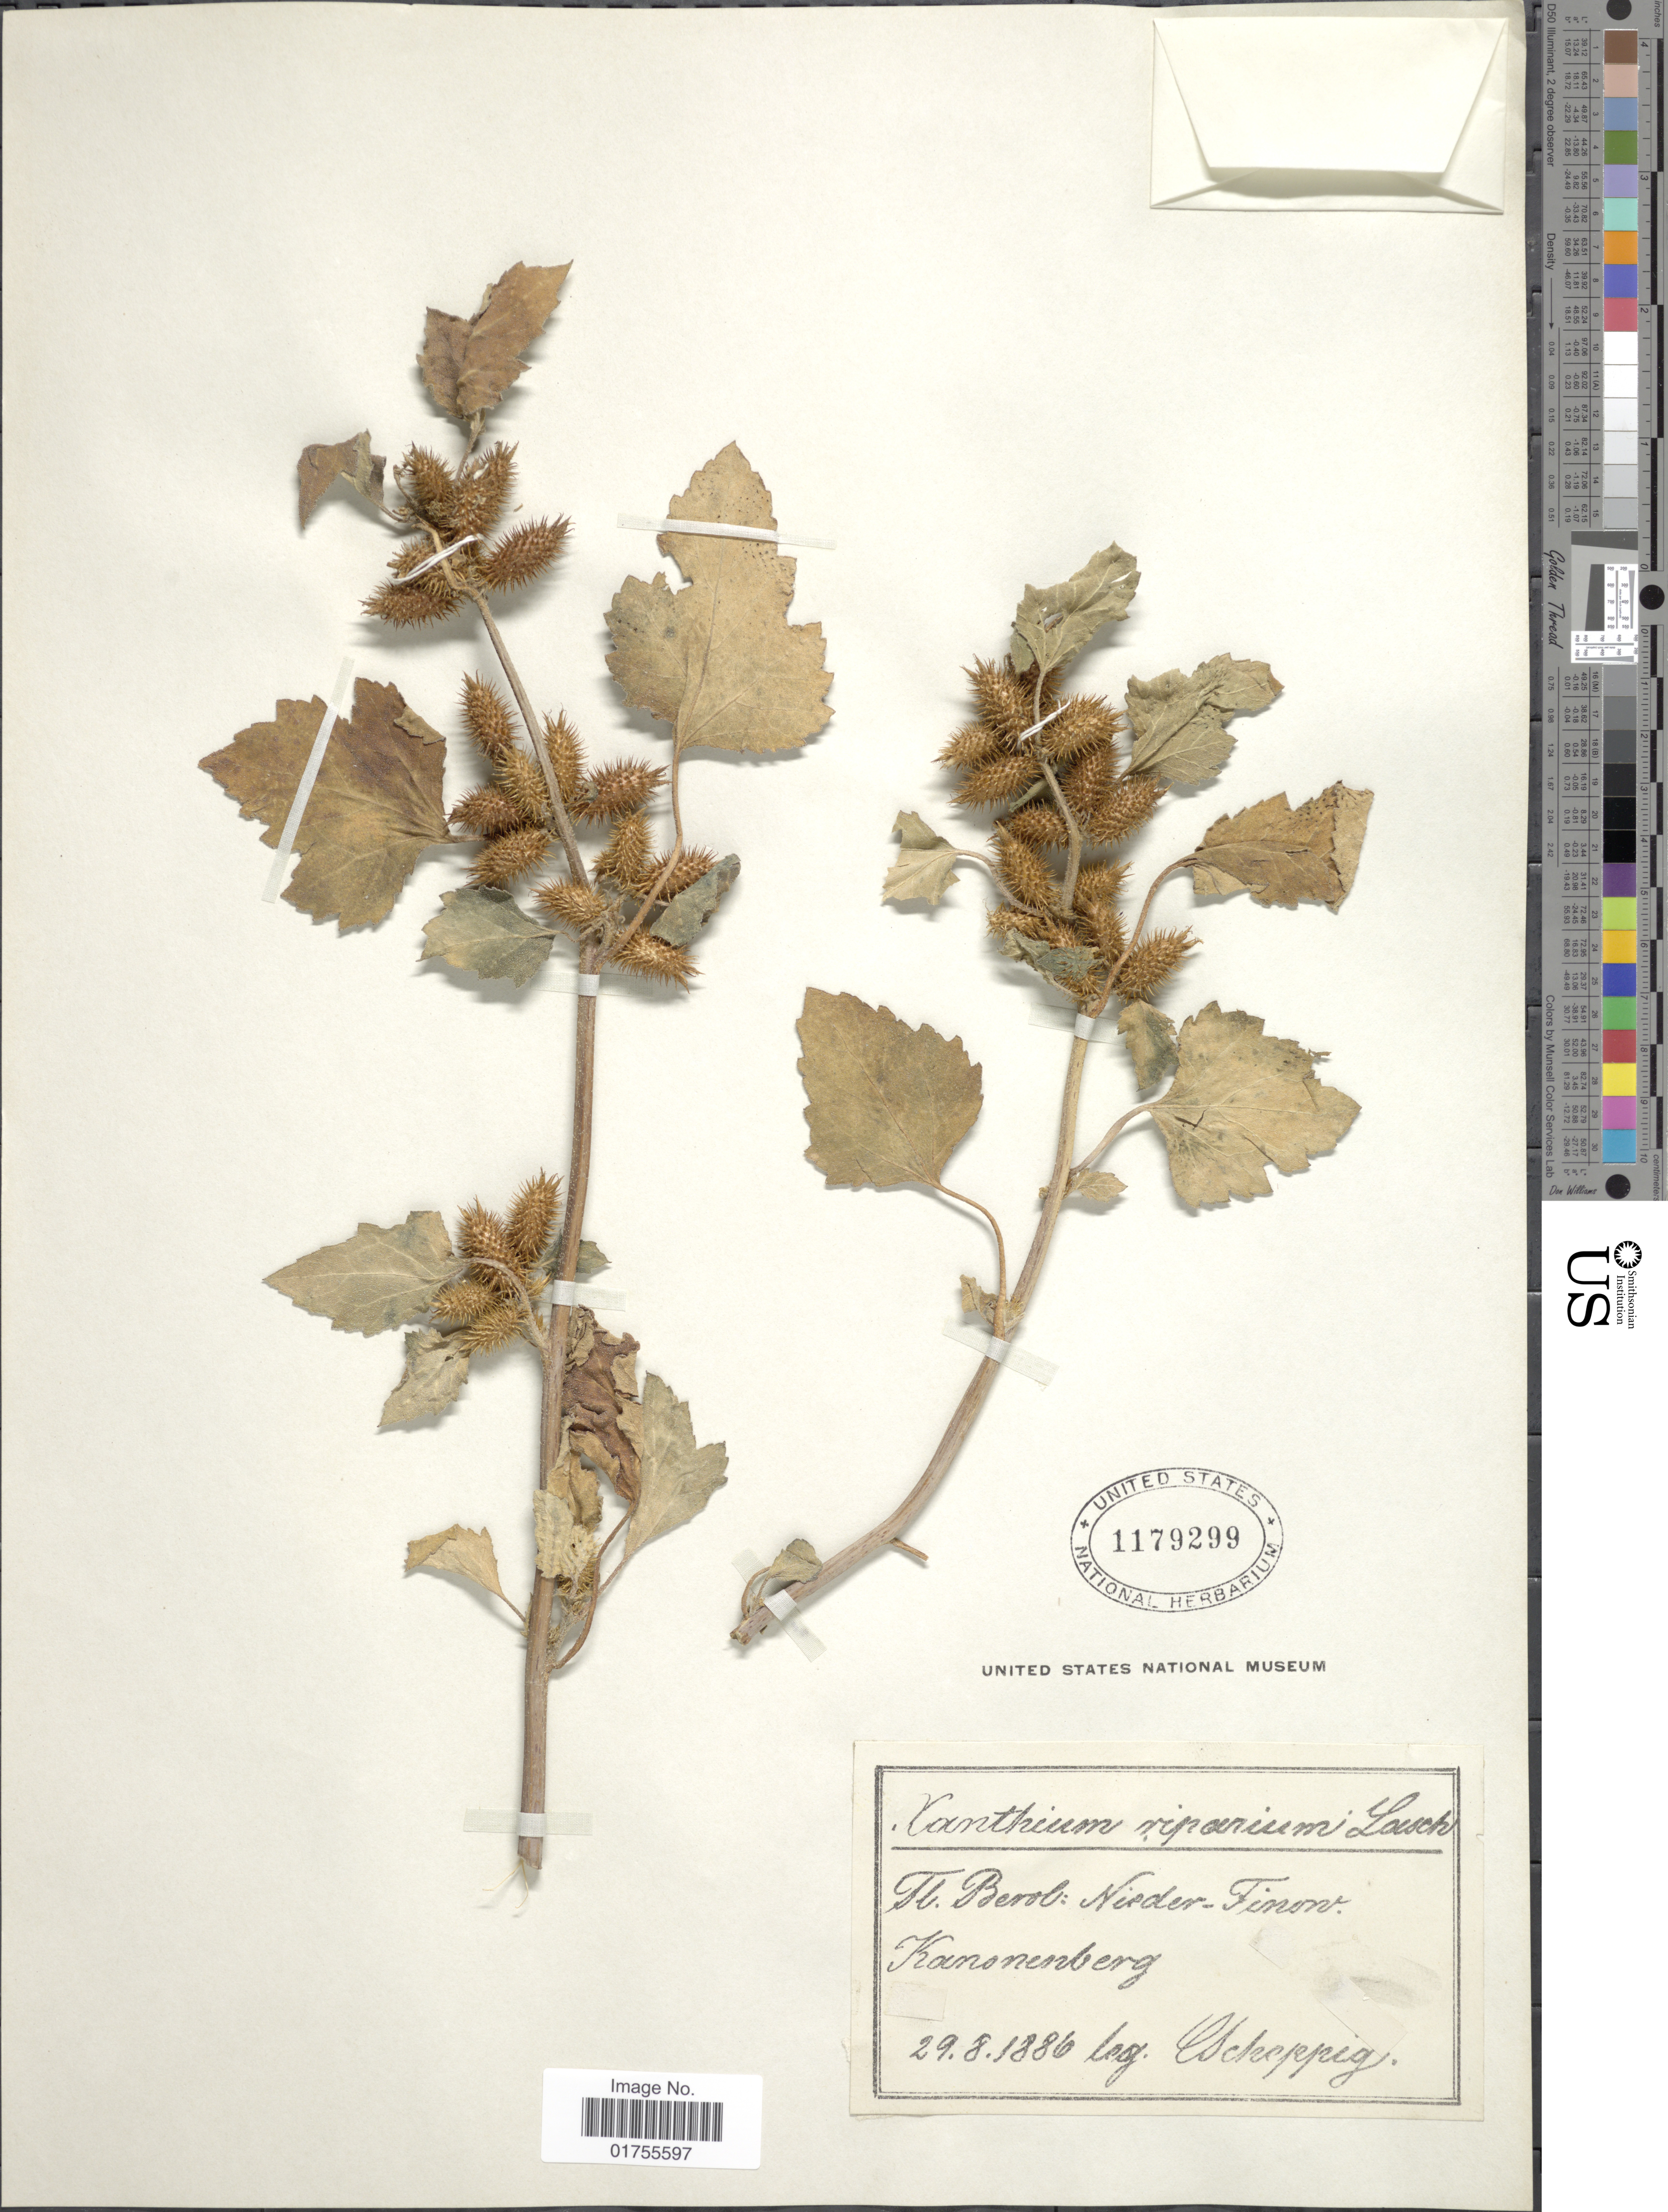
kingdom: Plantae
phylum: Tracheophyta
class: Magnoliopsida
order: Asterales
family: Asteraceae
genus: Xanthium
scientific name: Xanthium riparium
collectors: C. Scheppig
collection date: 1886-08-29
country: Germany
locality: Niederfinow, Kanonenberg [interpreted]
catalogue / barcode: US 1179299